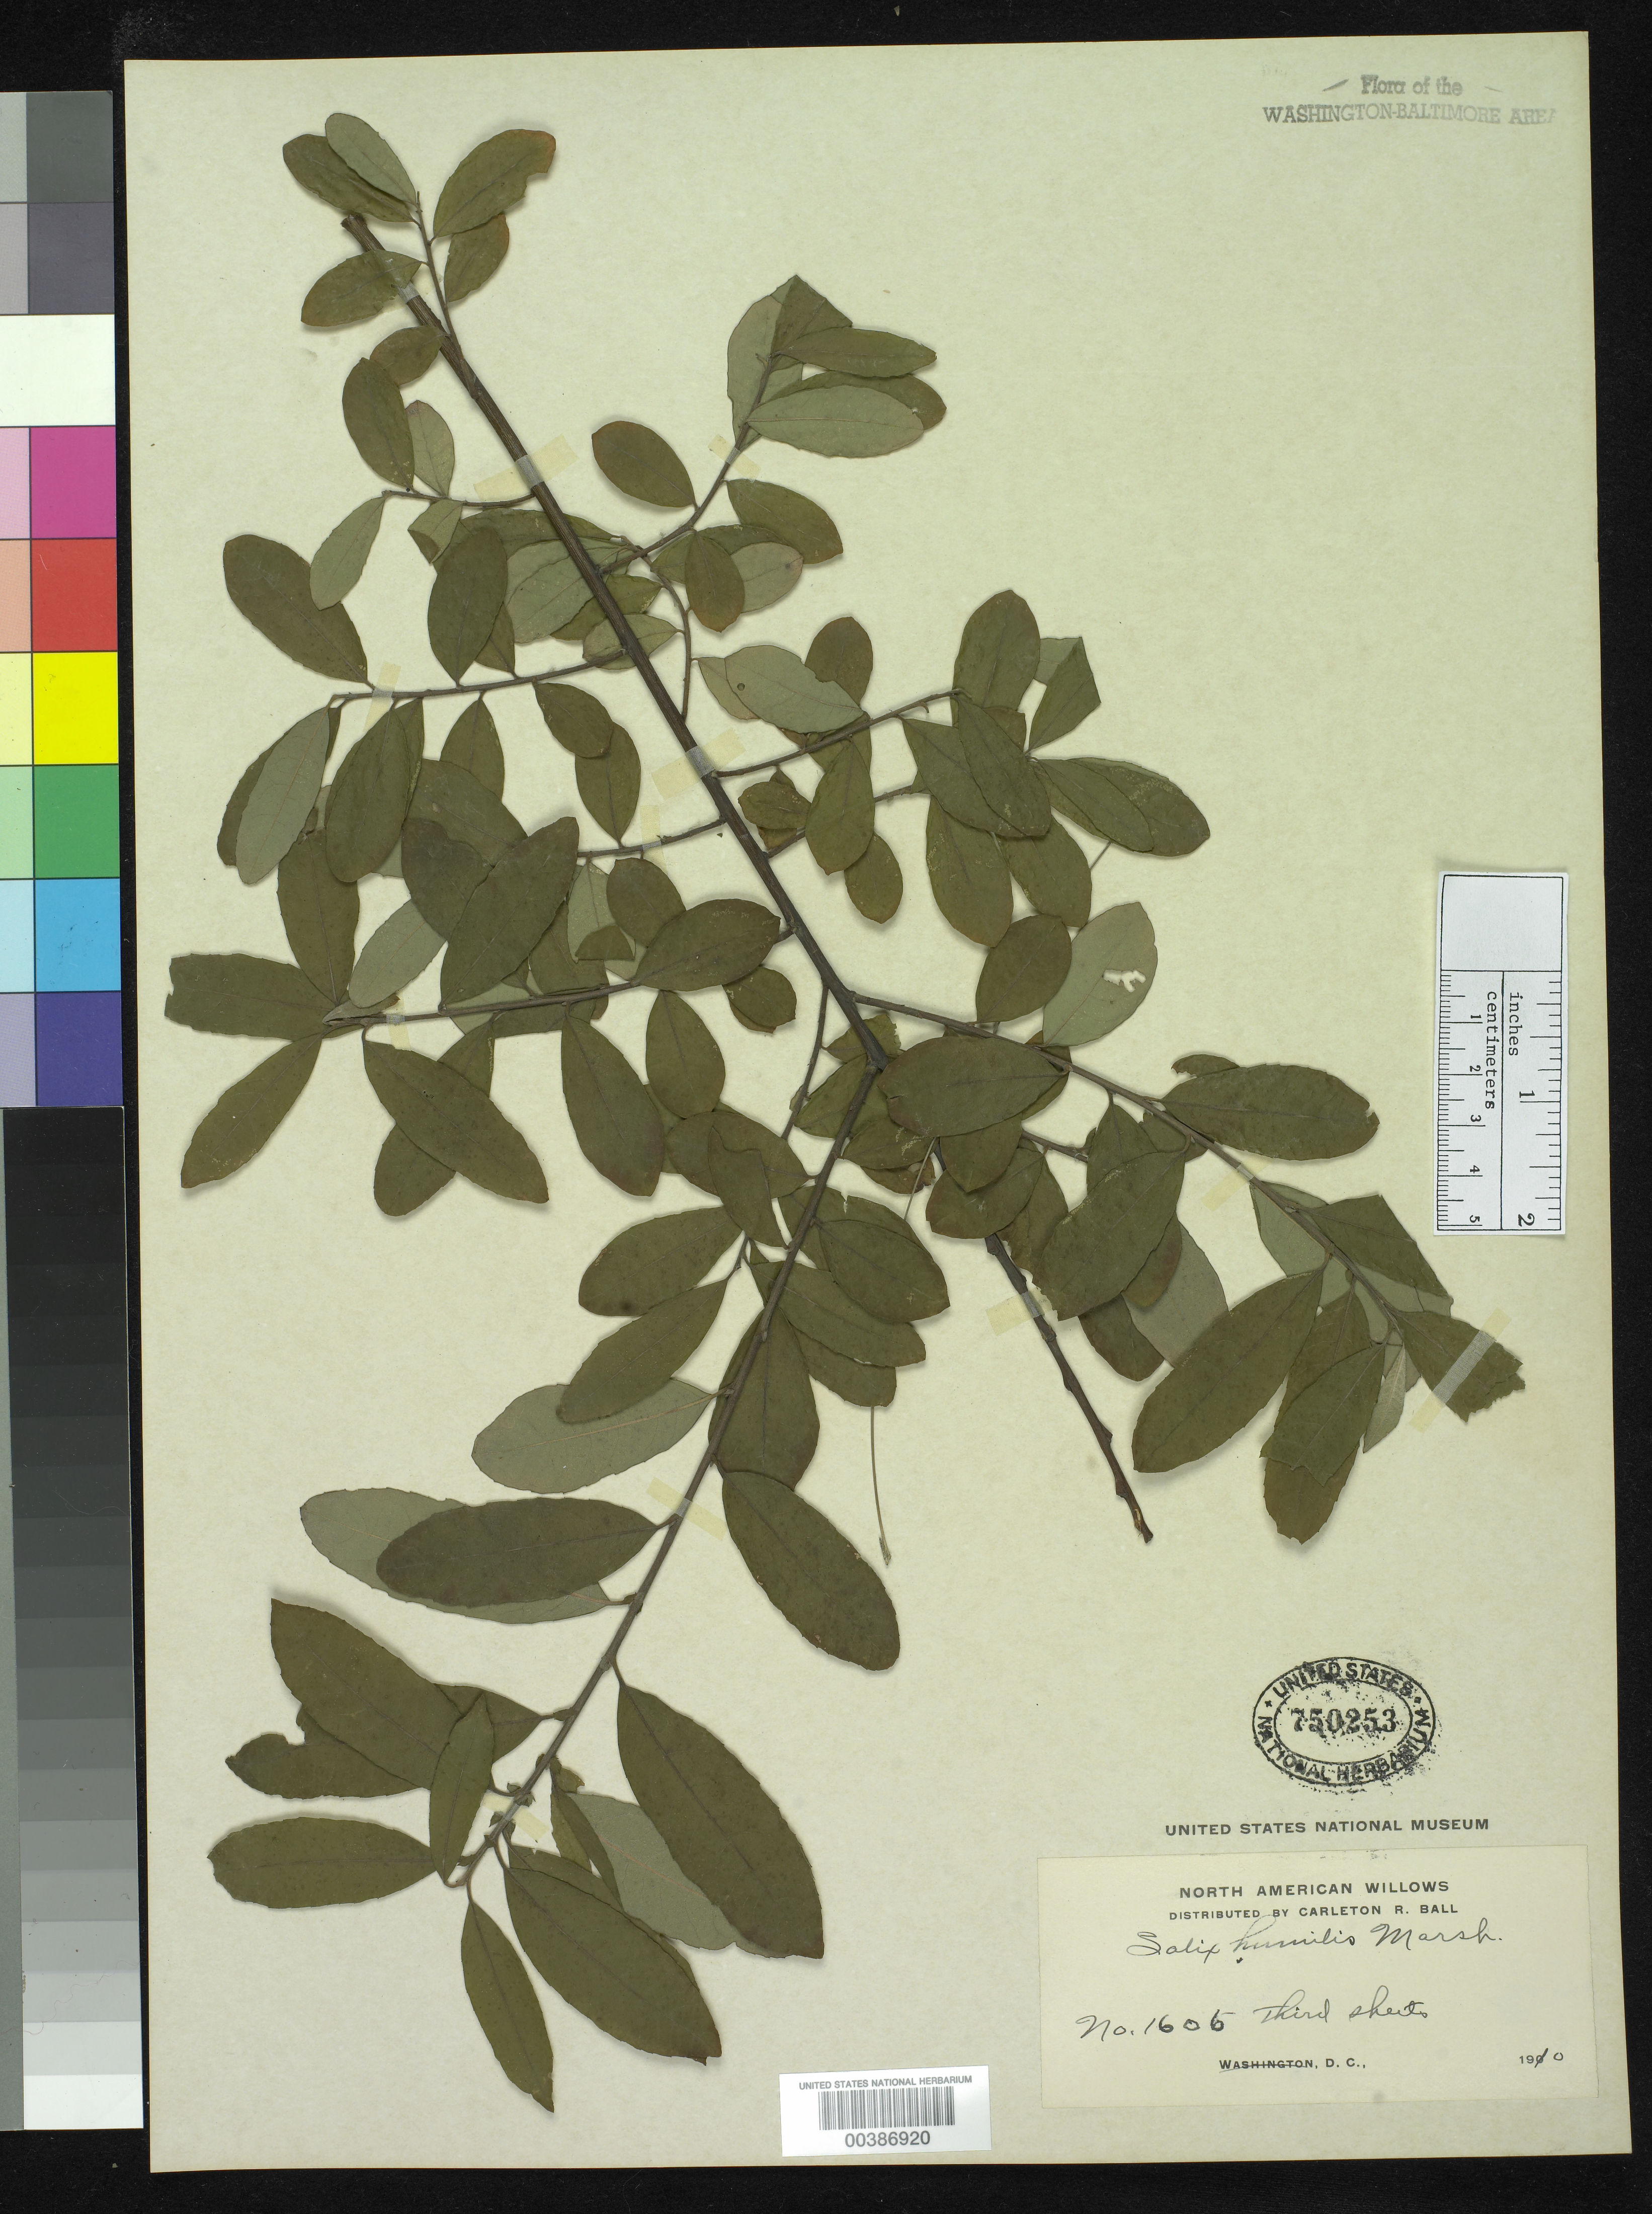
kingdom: Plantae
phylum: Tracheophyta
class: Magnoliopsida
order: Malpighiales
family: Salicaceae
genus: Salix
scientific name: Salix humilis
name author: Marshall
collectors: C. R. Ball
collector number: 1606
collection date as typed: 26 Mar 1910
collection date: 1910-03-26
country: United States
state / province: District of Columbia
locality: Terra Cotta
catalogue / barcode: US 750253